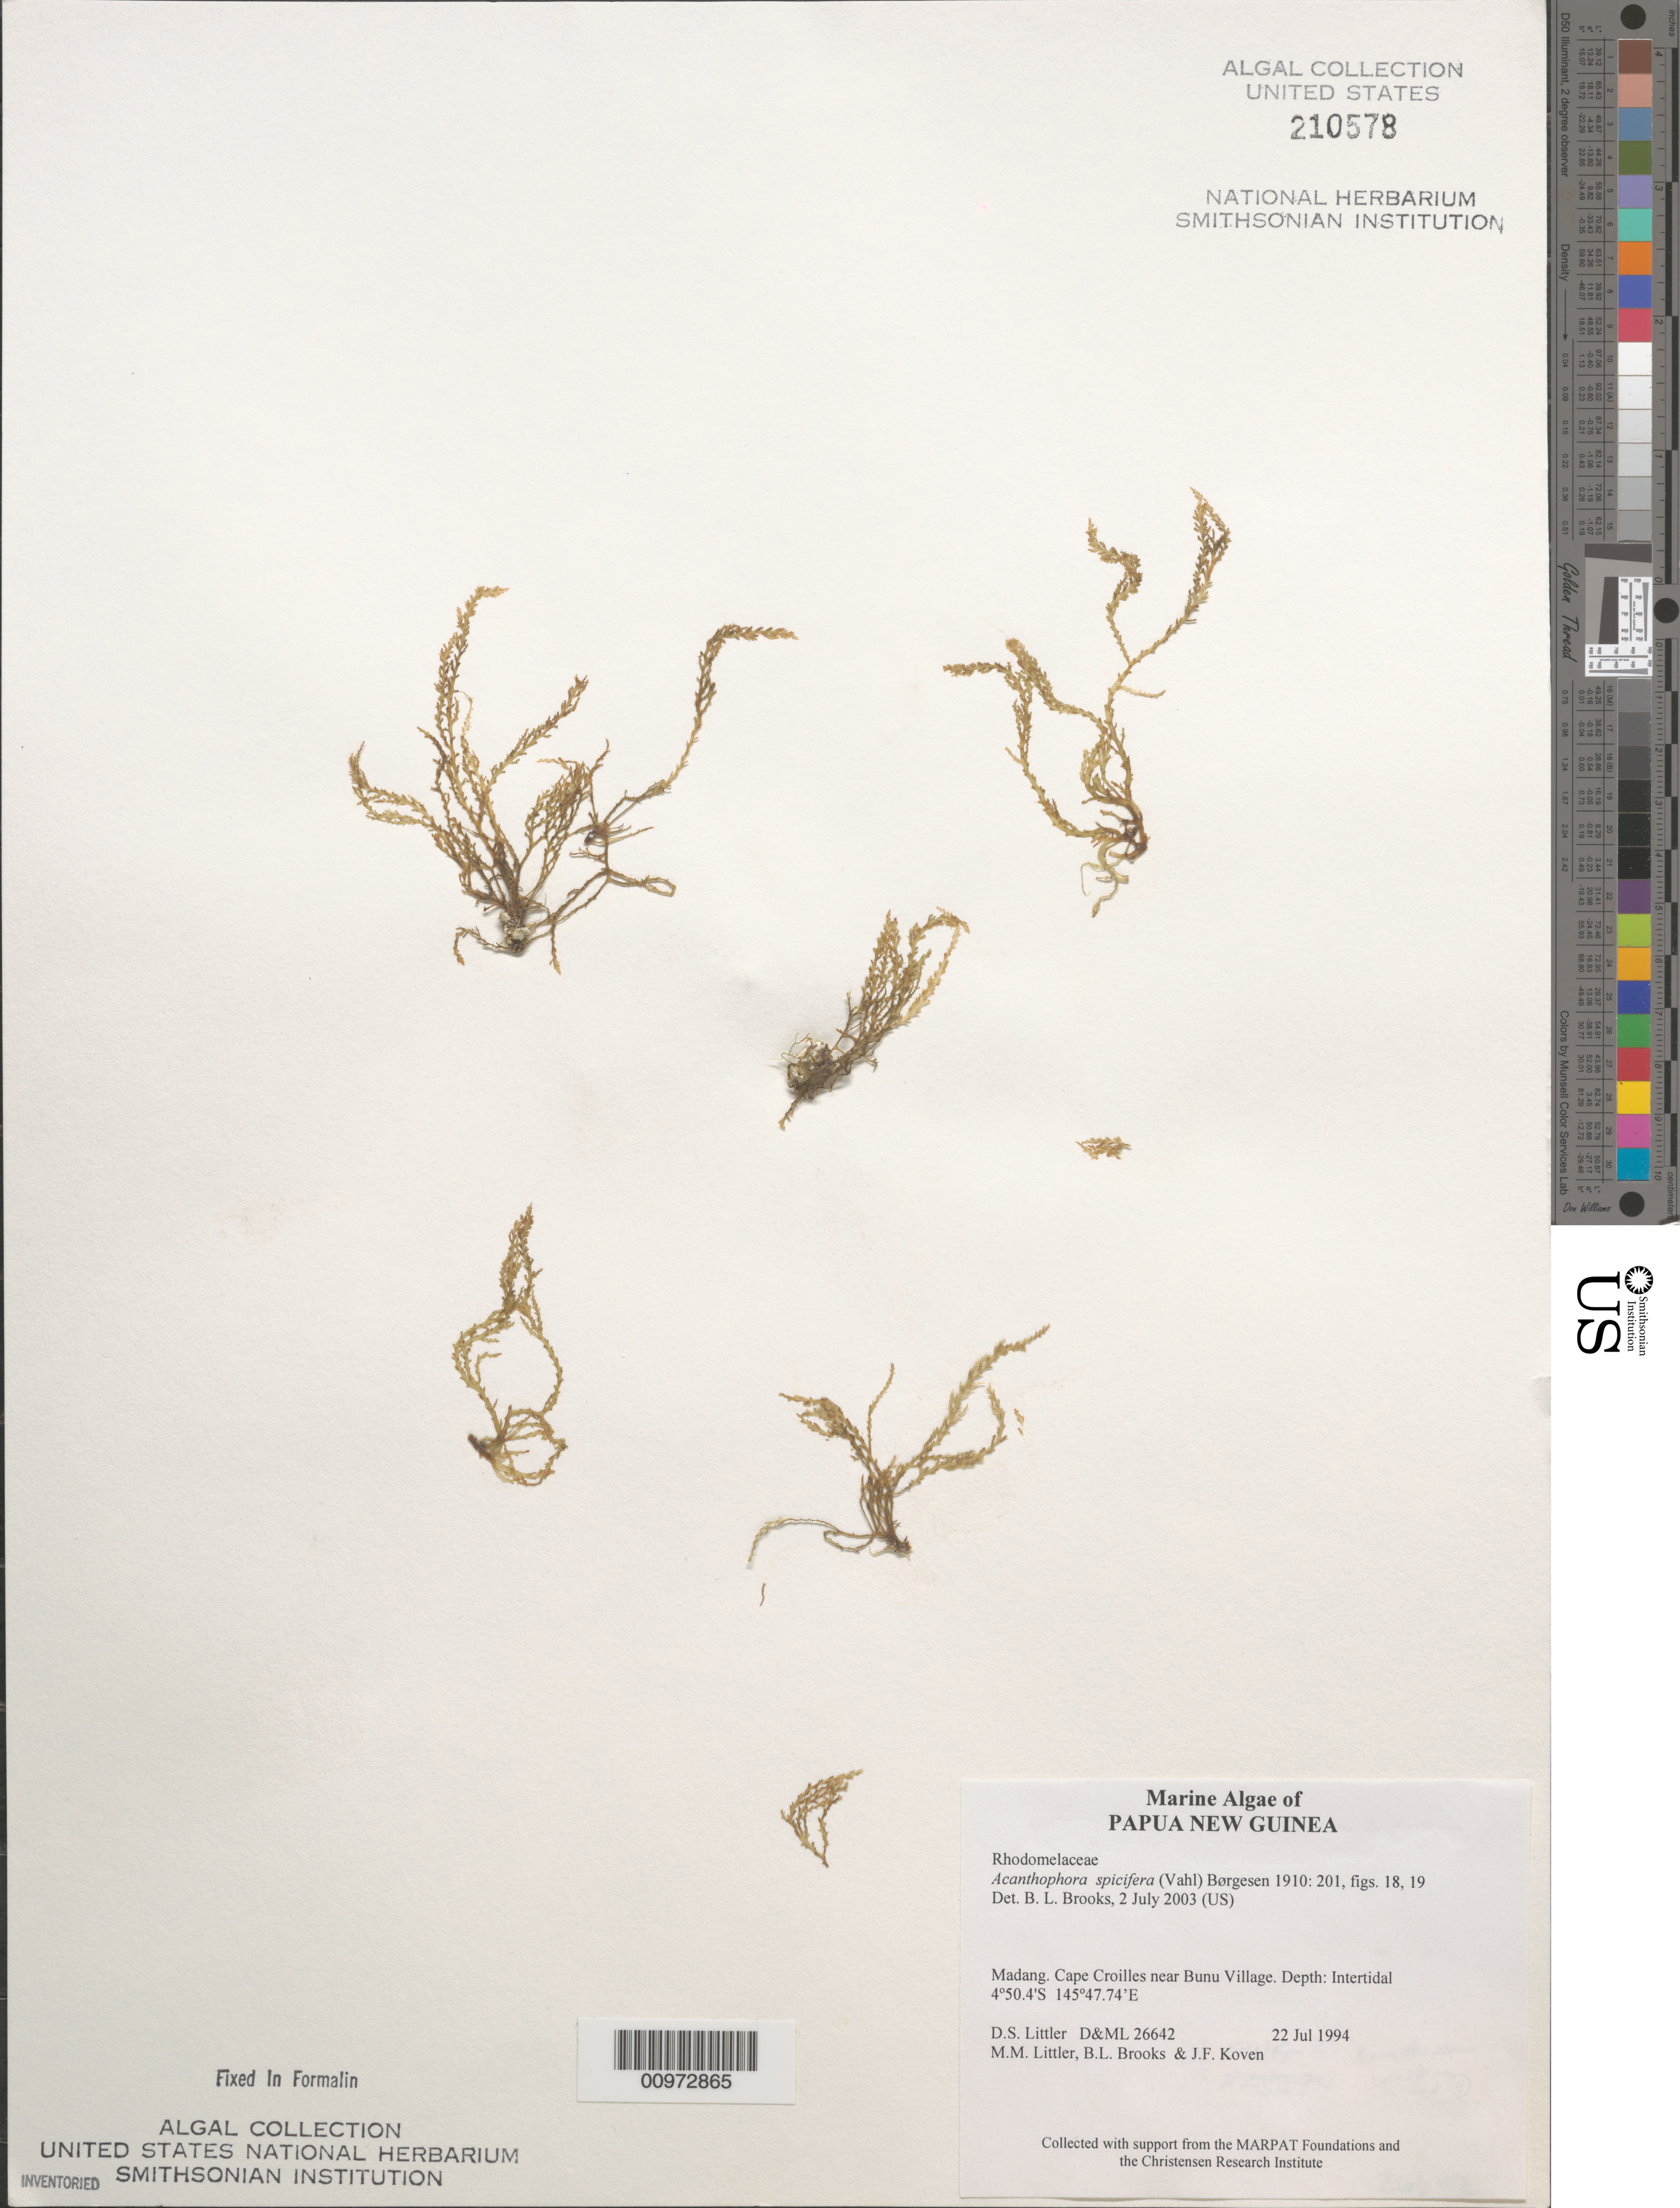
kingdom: Plantae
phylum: Rhodophyta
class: Florideophyceae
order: Ceramiales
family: Rhodomelaceae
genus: Acanthophora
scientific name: Acanthophora spicifera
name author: (Vahl) Børgesen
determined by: Brooks, B. L., (BOT), Smithsonian Institution - National Museum of Natural History (UNITED STATES)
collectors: D. S. Littler, M. M. Littler, B. Brooks & J. Koven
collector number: D&ML 26642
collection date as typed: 22 Jul 1994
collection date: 1994-07-22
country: Papua New Guinea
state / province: Madang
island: New Guinea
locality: Cape Croilles near Bunu Village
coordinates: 4 50.4'S, 145 47.74'E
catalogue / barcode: US 210578